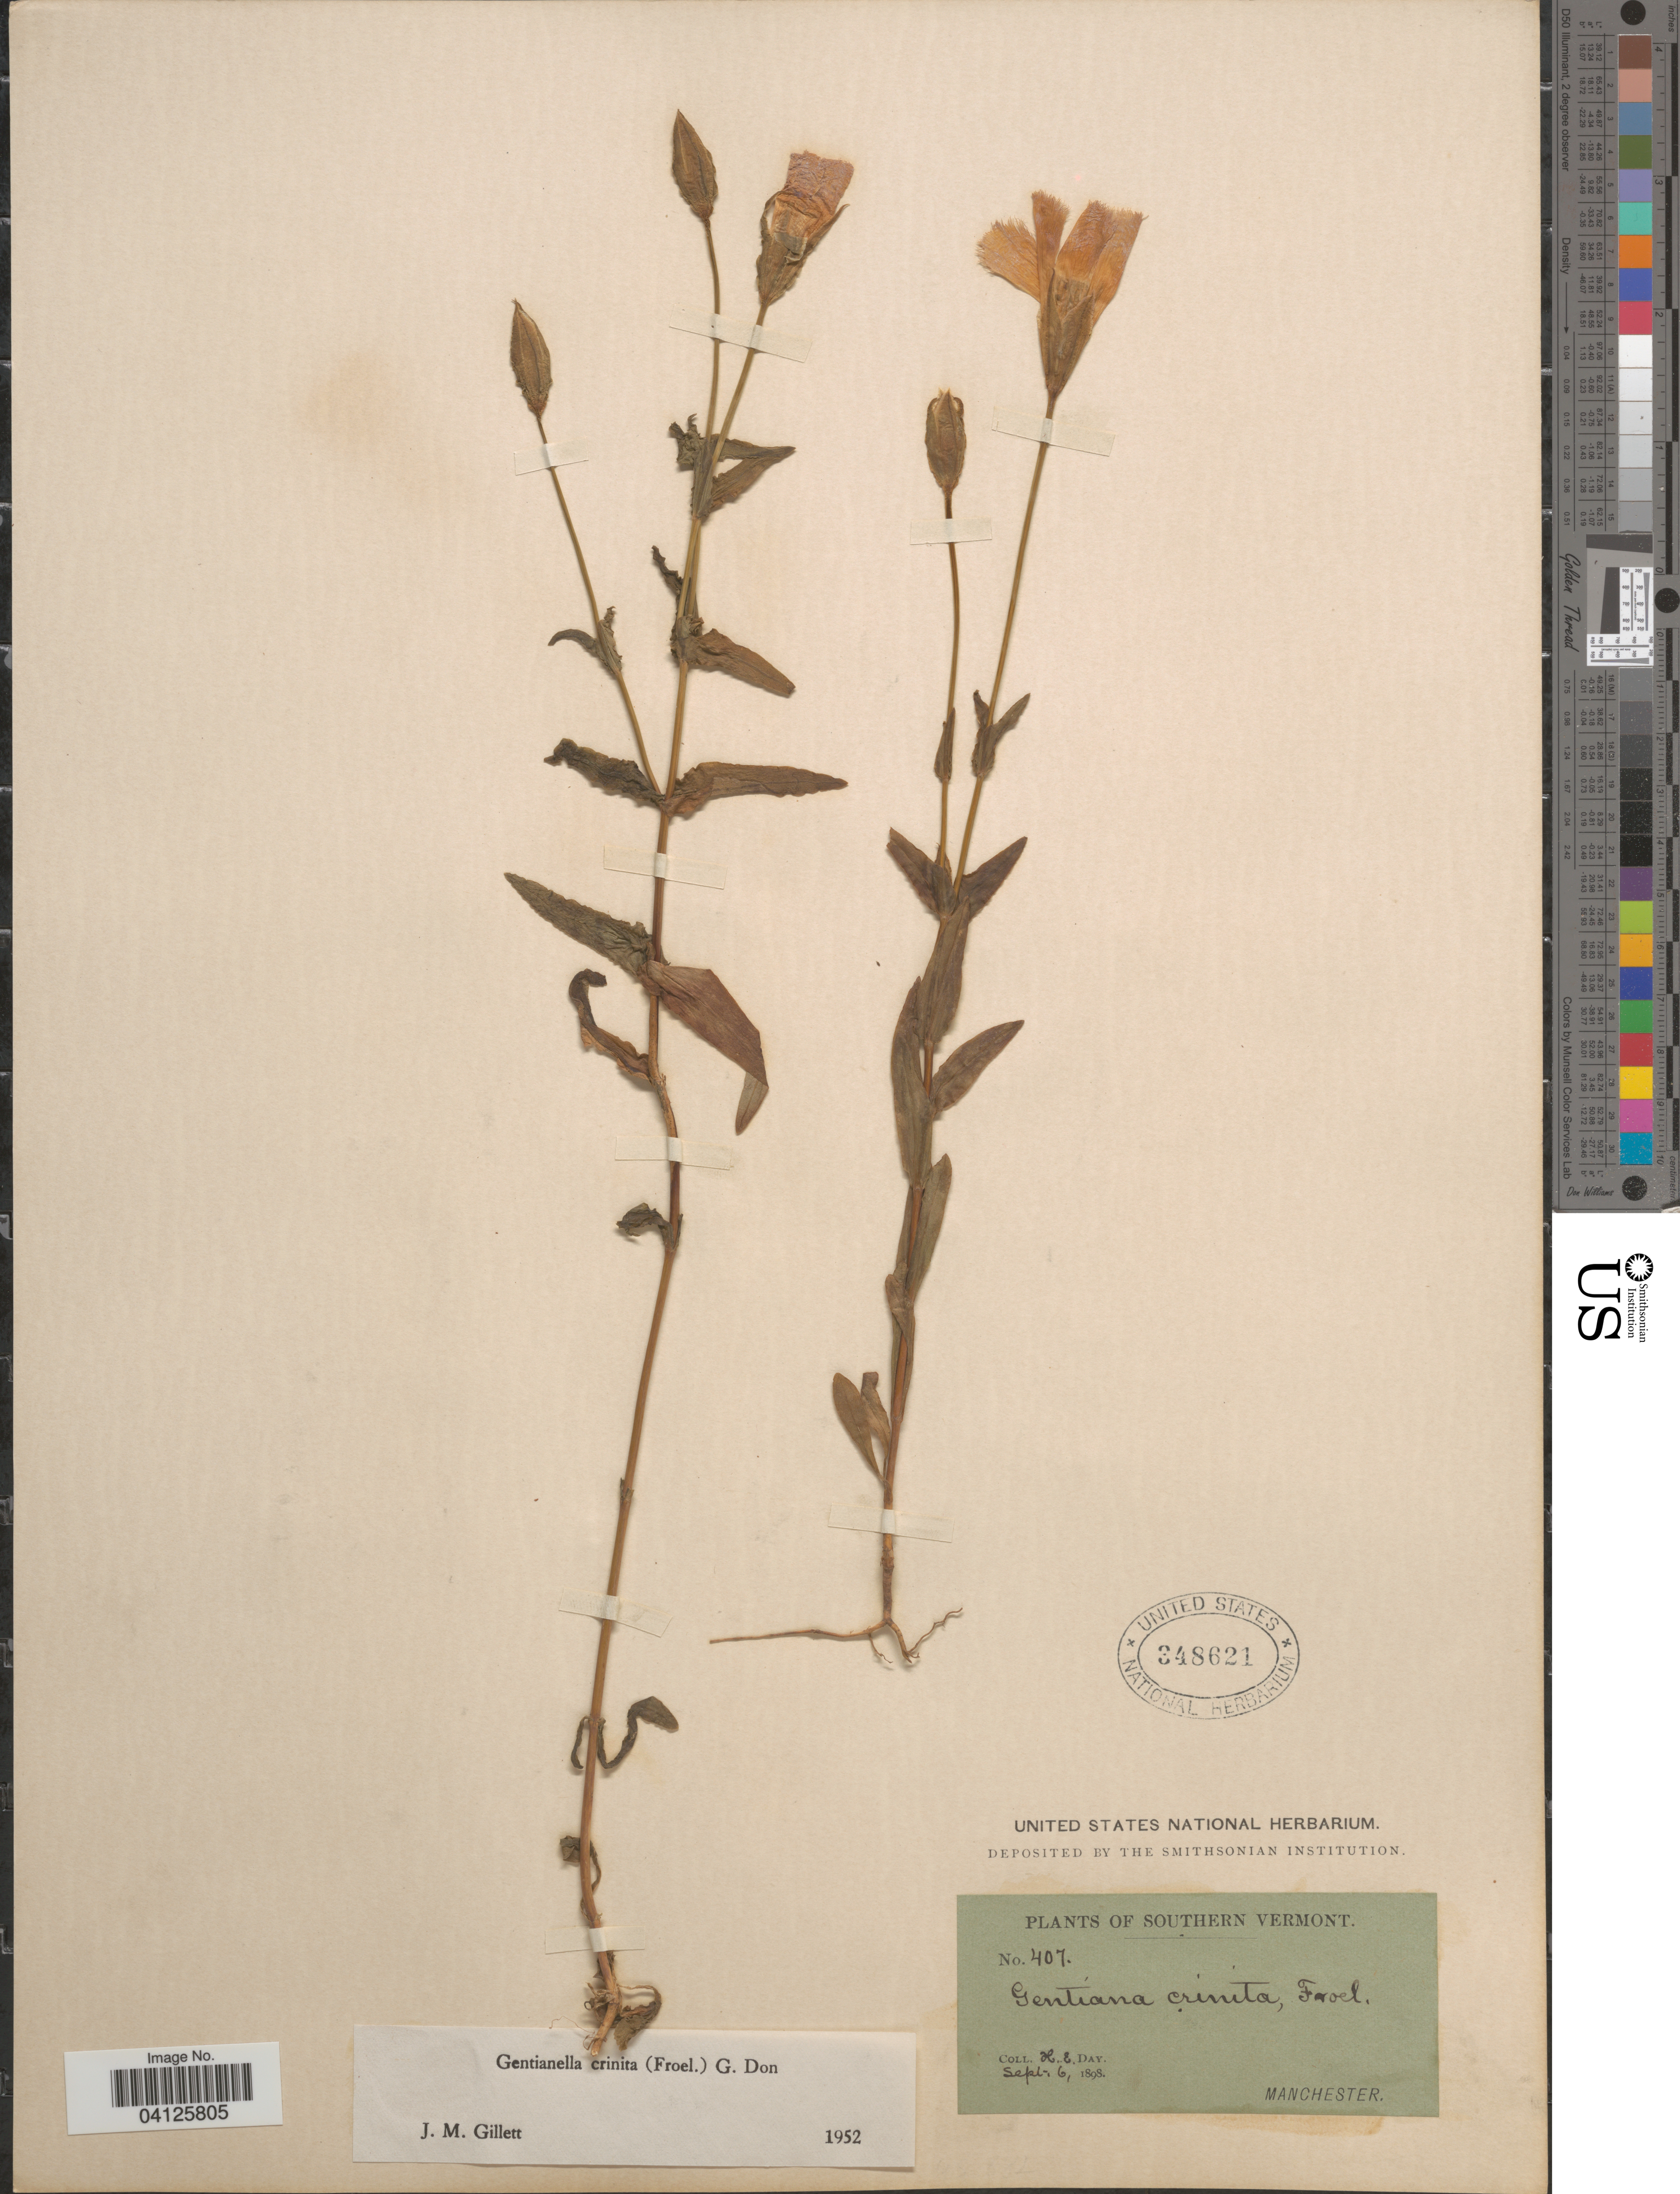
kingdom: Plantae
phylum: Tracheophyta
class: Magnoliopsida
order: Gentianales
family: Gentianaceae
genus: Gentianella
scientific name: Gentianella crinita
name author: (Froel.) G. Don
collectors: H. Day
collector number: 407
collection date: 1898-09-06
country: United States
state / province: Vermont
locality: Southern Vermont. Manchester.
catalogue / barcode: US 348621